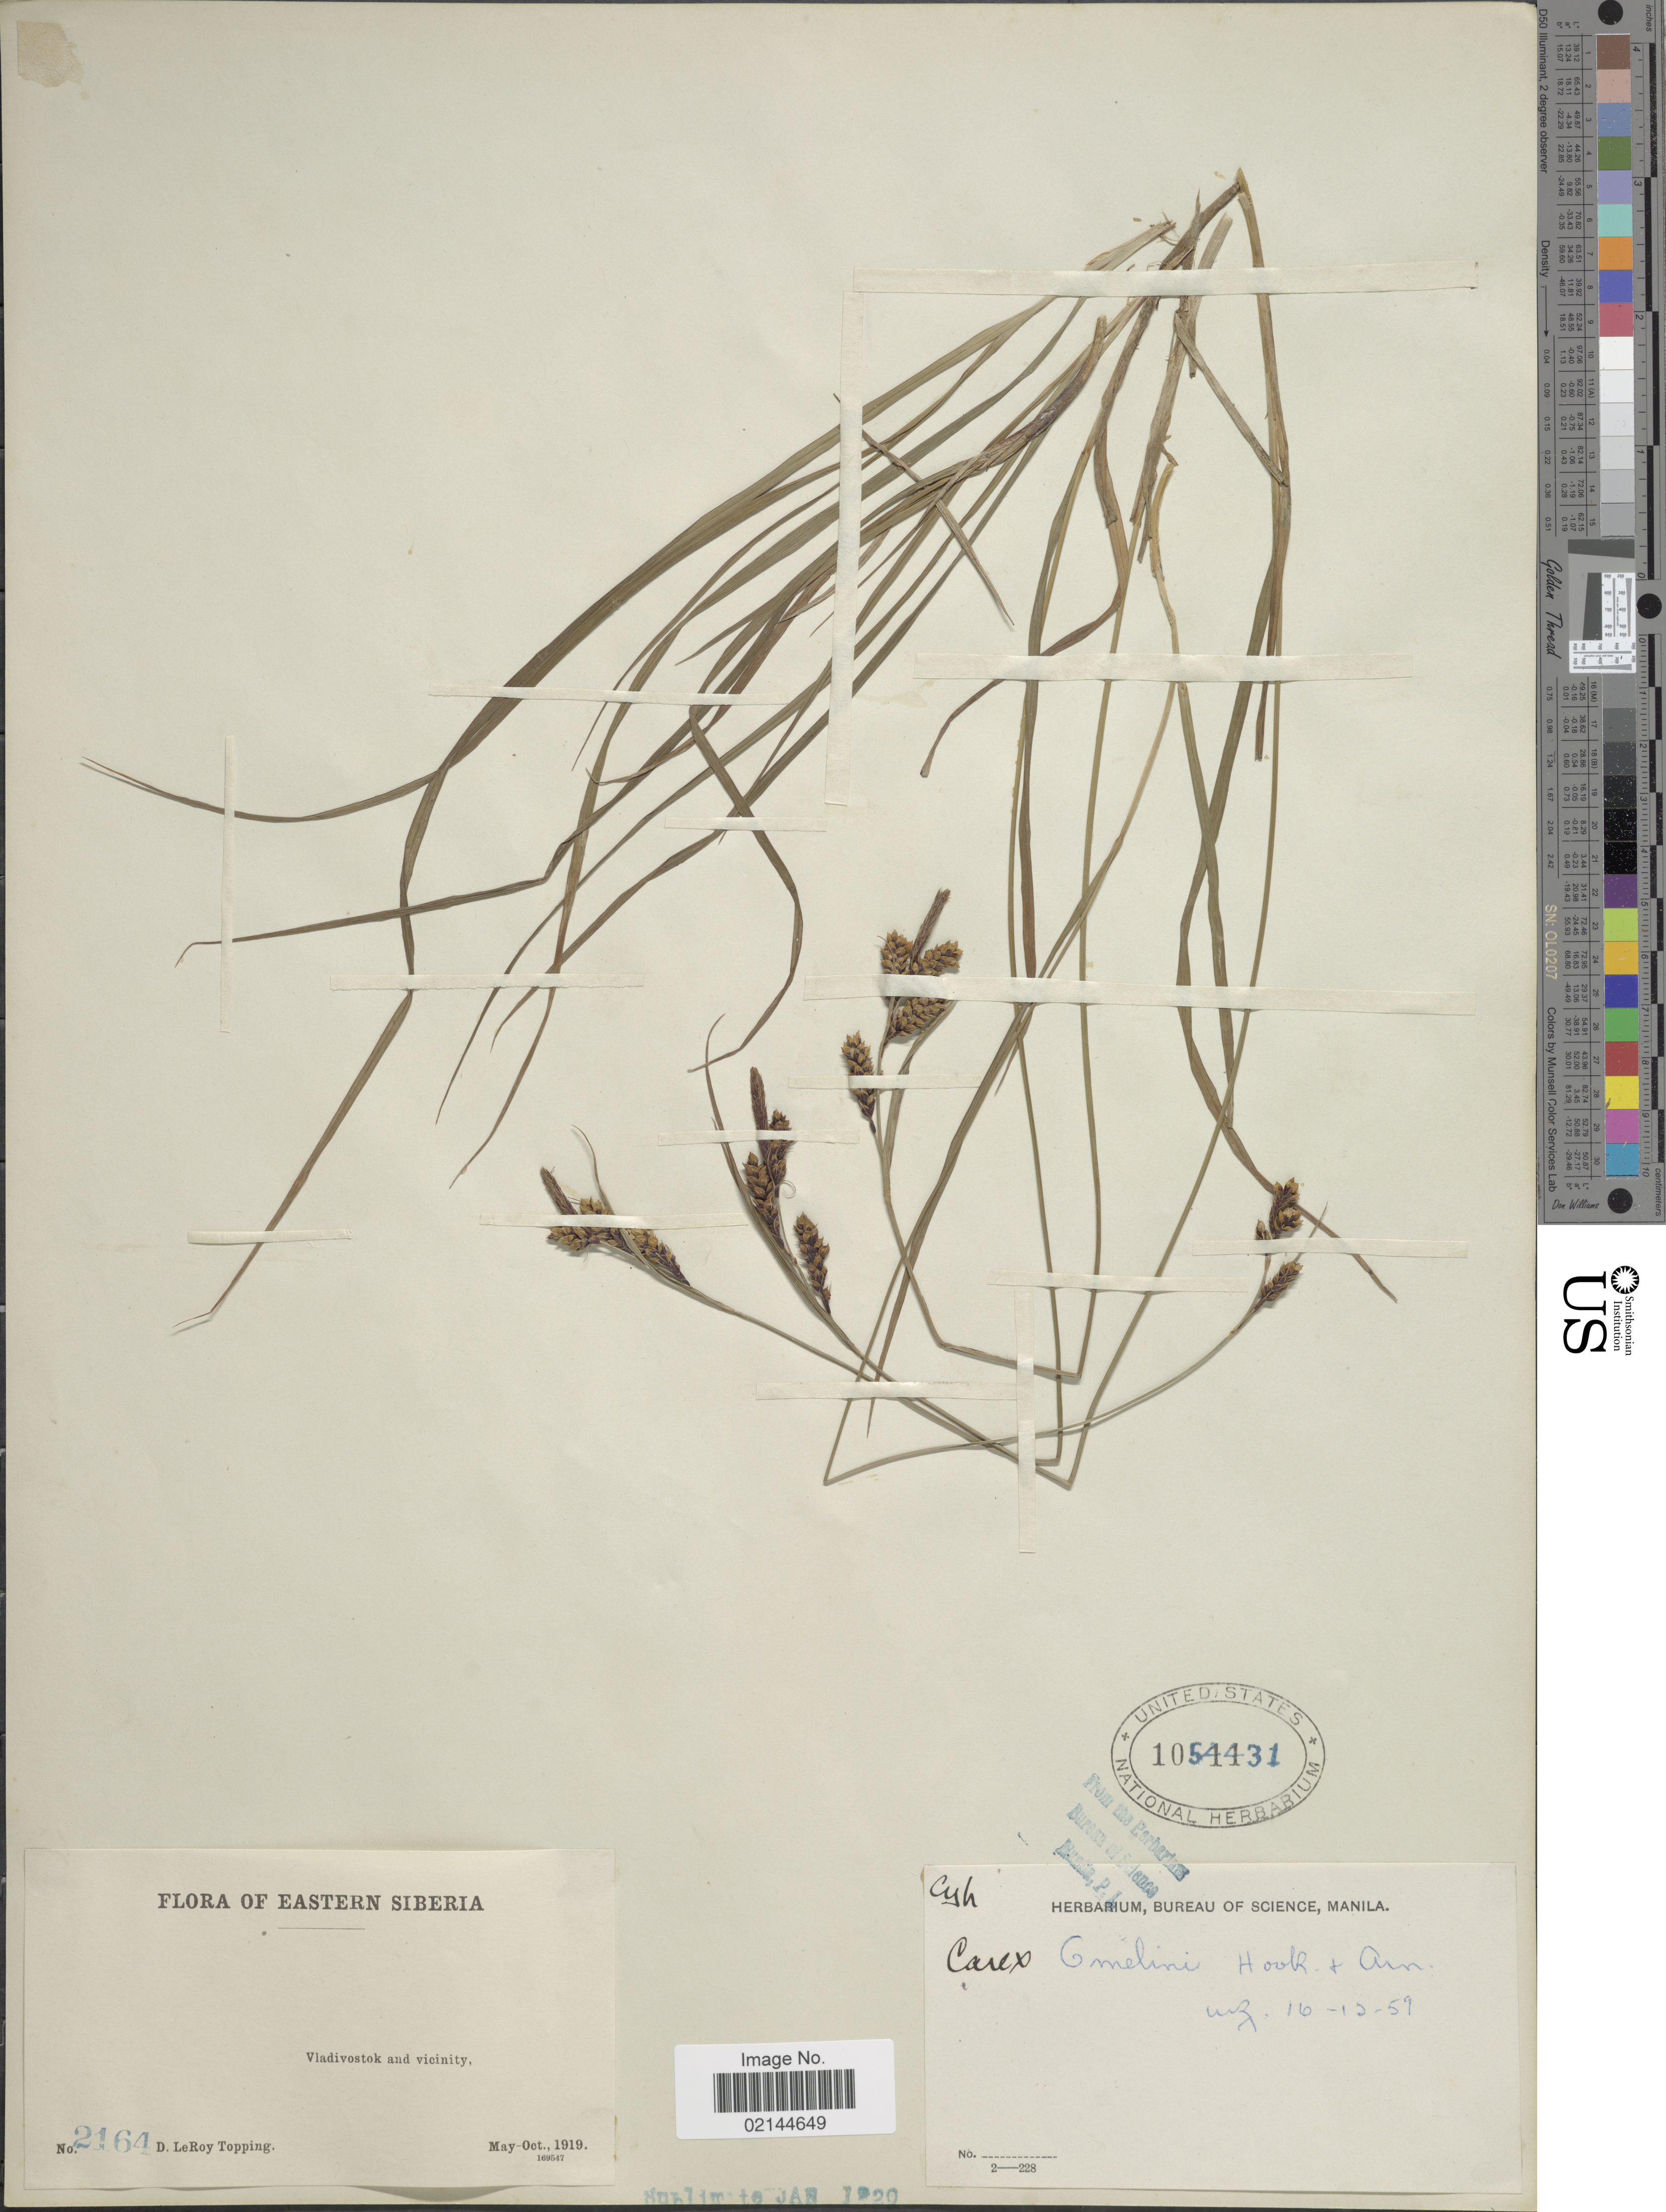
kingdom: Plantae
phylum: Tracheophyta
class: Liliopsida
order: Poales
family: Cyperaceae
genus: Carex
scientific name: Carex gmelinii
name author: Hook. & Arn.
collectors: D. L. Topping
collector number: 2164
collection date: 1919-05/1919-10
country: Russian Federation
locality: Eastern Siberia. Vladivostok and vicinity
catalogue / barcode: US 1054431